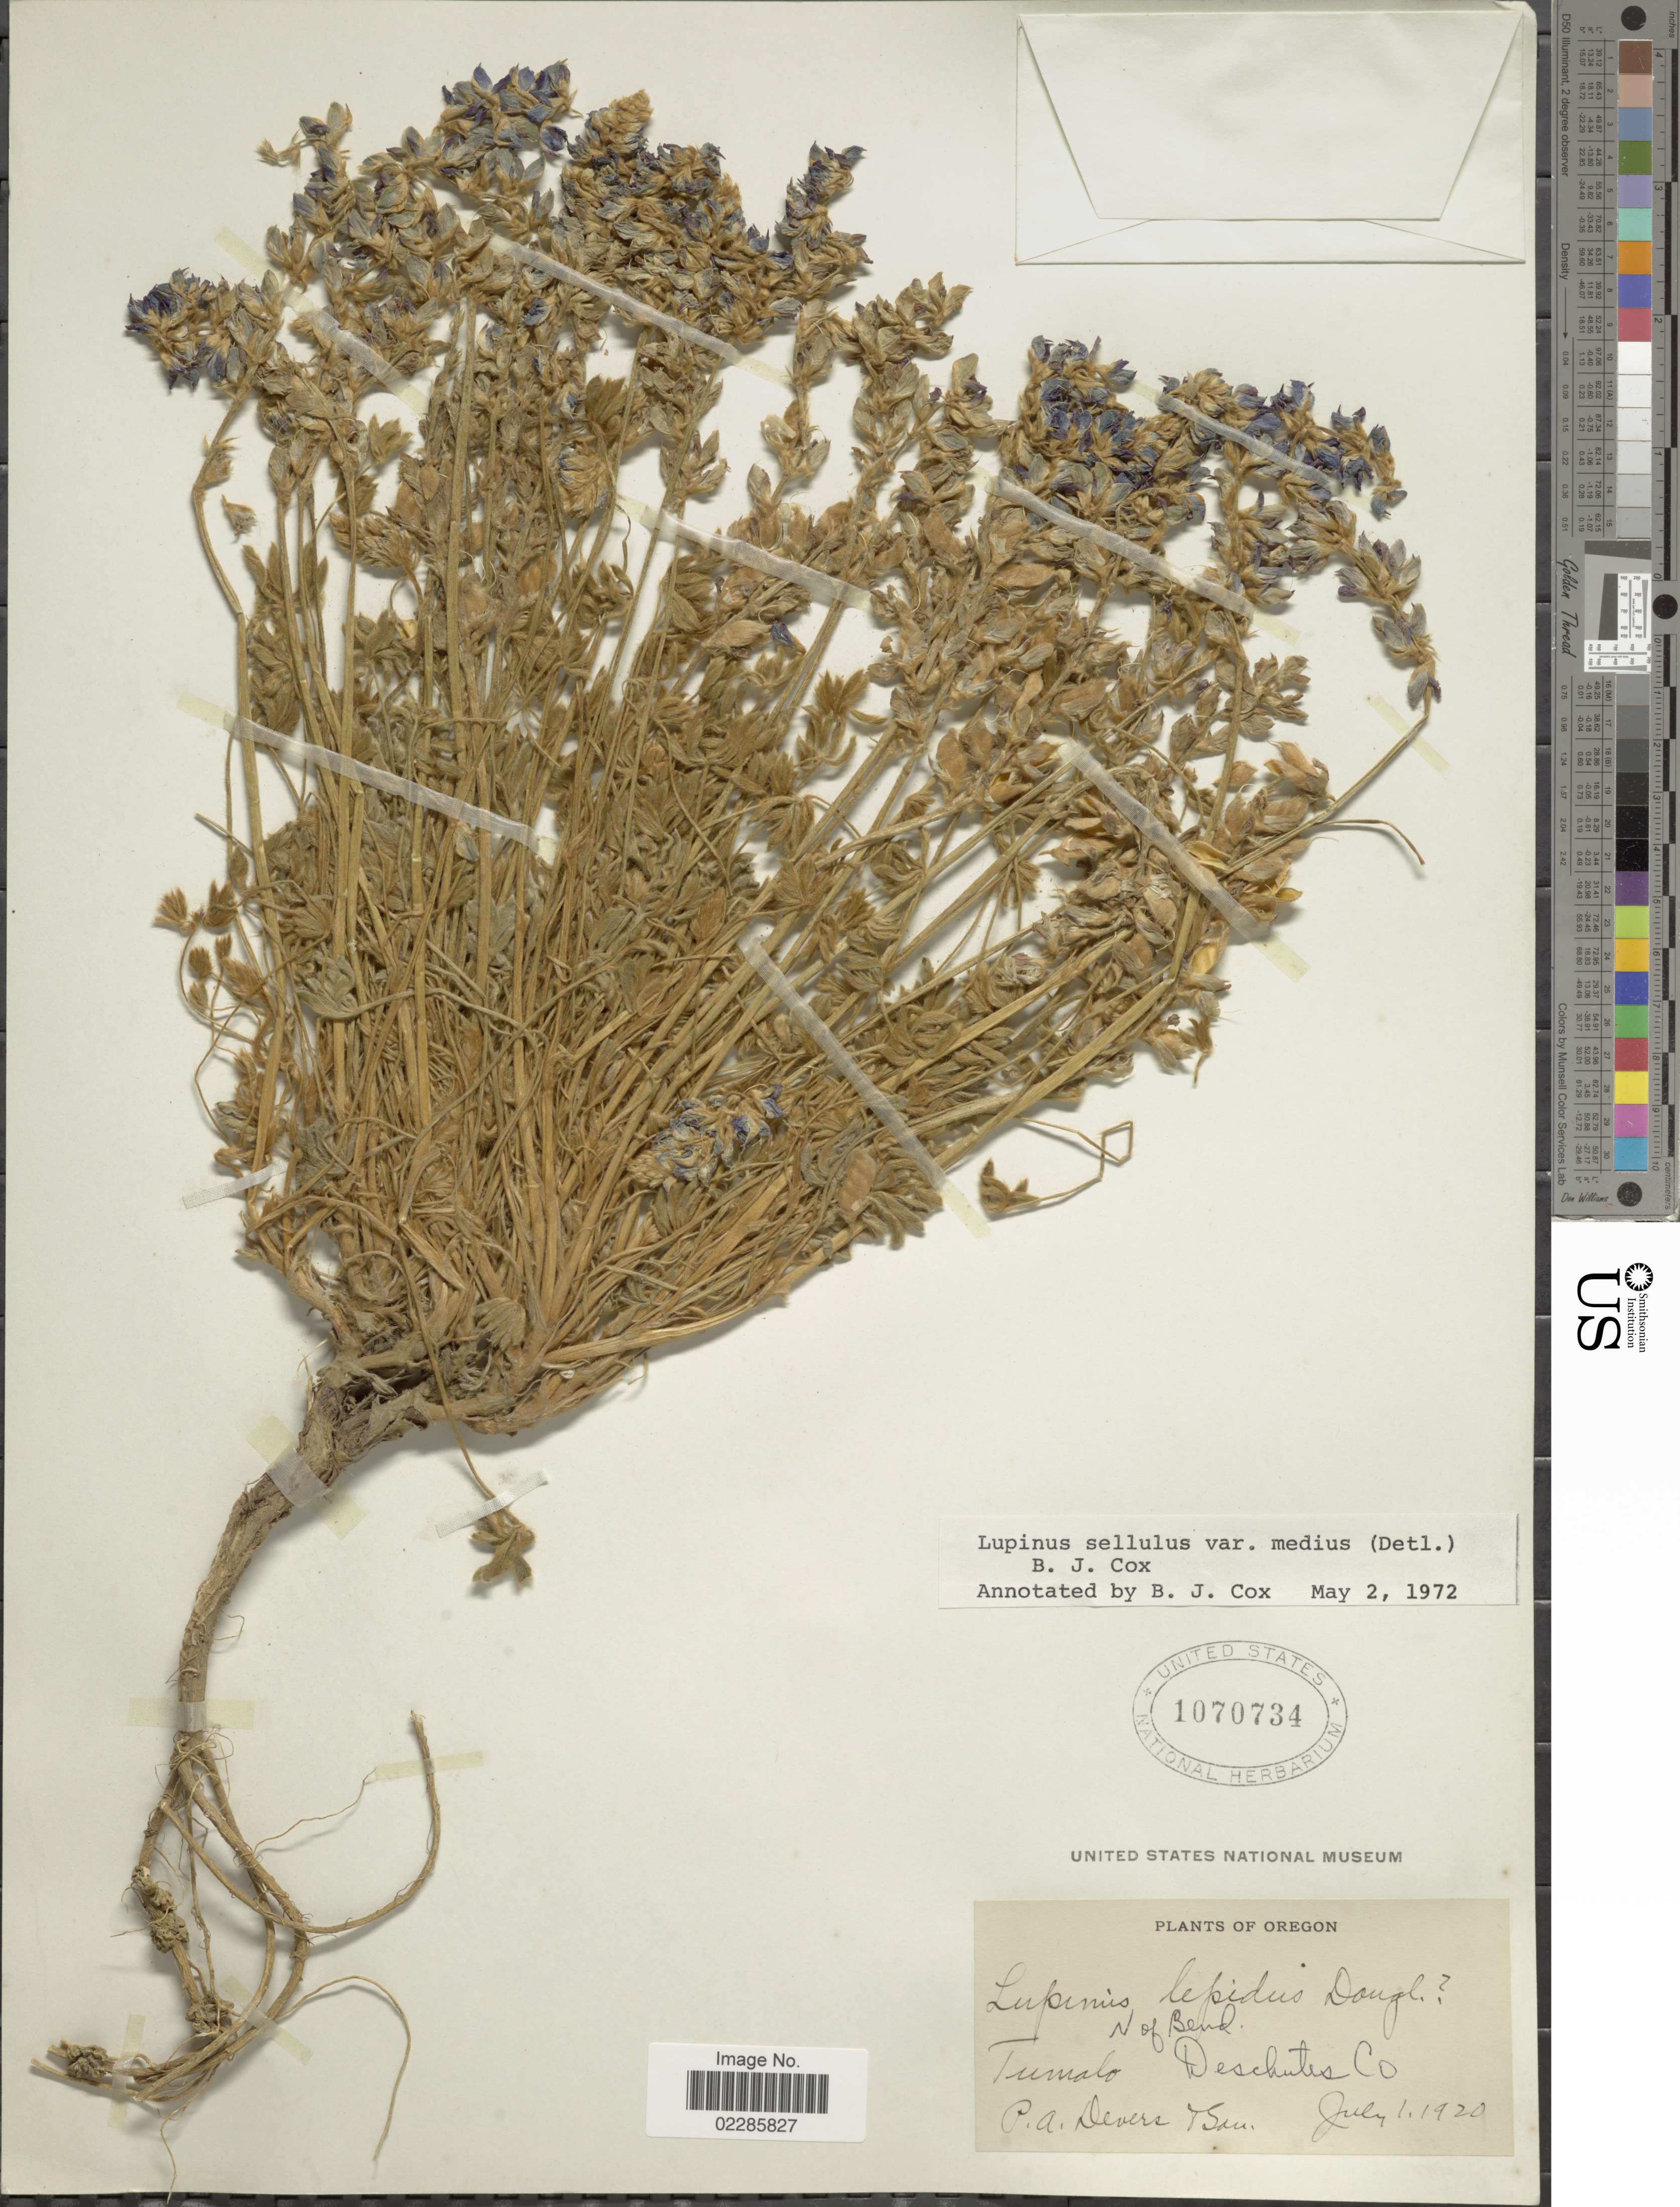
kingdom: Plantae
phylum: Tracheophyta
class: Magnoliopsida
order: Fabales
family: Fabaceae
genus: Lupinus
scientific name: Lupinus sellulus var. medius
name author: (Detling) B.J. Cox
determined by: Cox, B. J.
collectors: P. Devers & & Sons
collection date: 1920-07-01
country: United States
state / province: Oregon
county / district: Deschutes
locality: N of Bend, Tumalo, Deschutes Co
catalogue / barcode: US 1070734